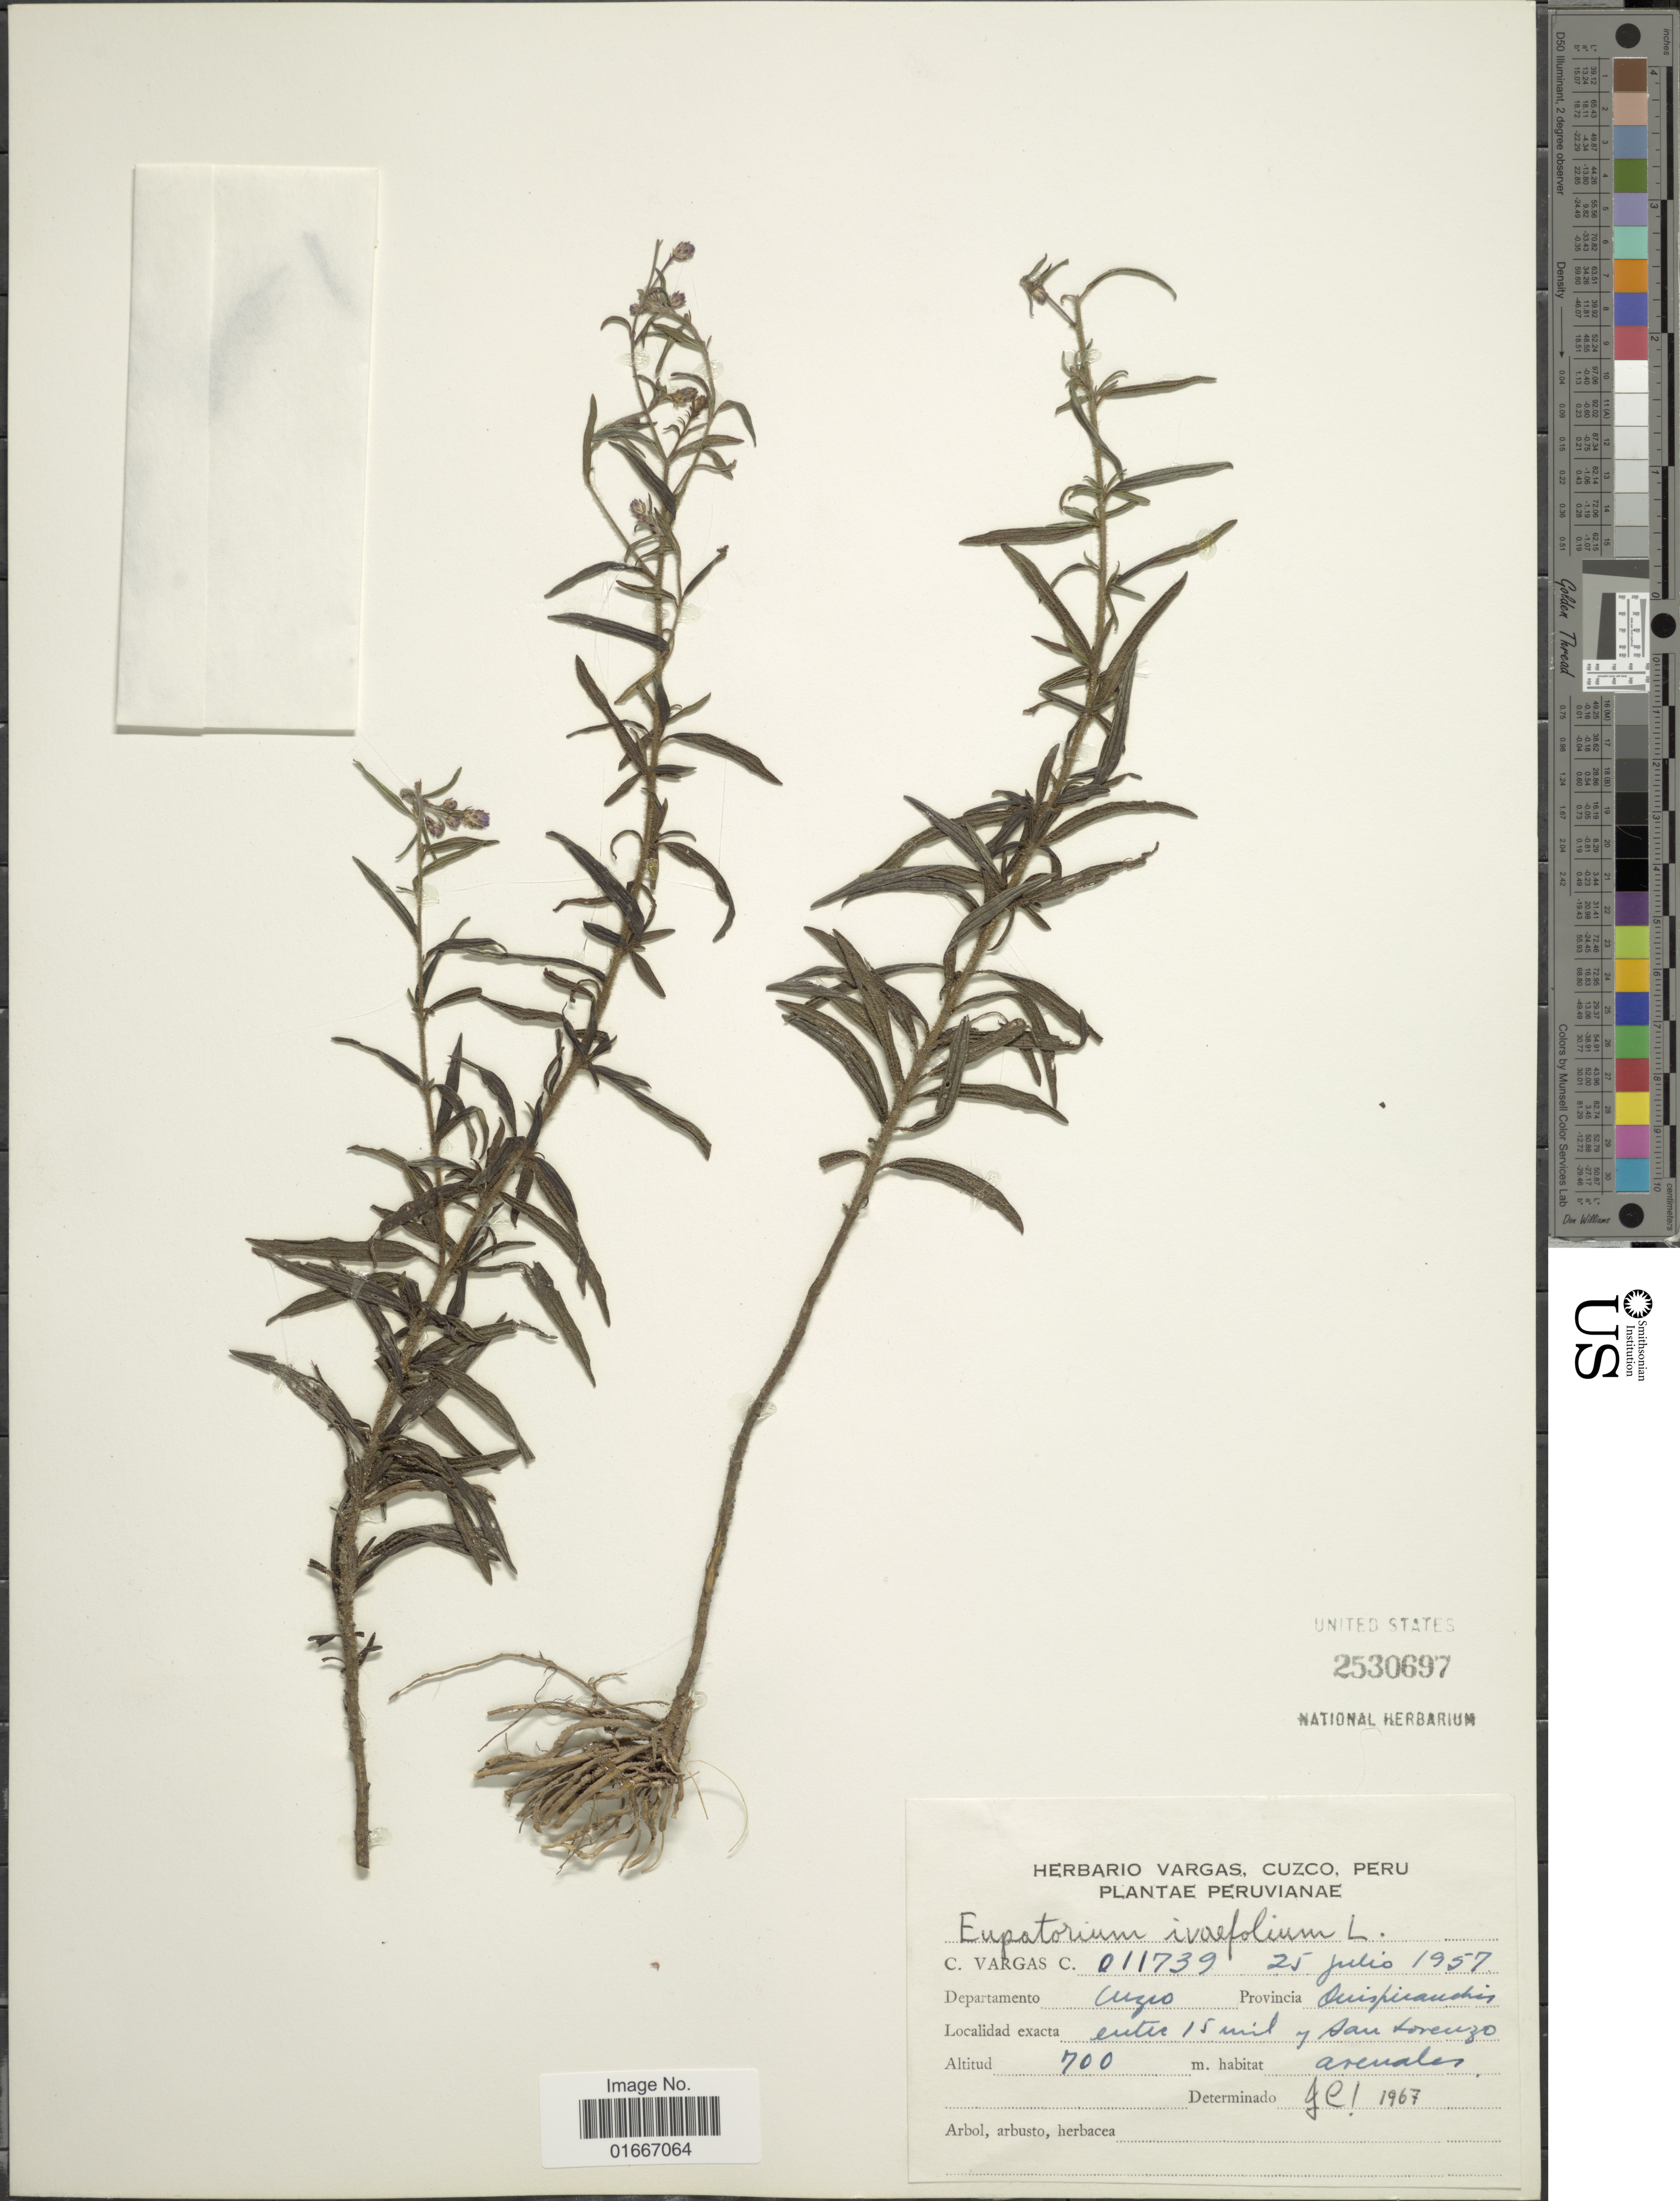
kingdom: Plantae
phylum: Tracheophyta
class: Magnoliopsida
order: Asterales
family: Asteraceae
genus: Chromolaena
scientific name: Chromolaena ivaefolia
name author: (L.) R.M. King & H. Rob.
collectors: C. Vargas Calderón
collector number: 011739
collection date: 1957-07-25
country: Peru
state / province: Cusco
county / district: Quispicanchis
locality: entre 15 mil y San Lorenzo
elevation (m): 700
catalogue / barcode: US 2530697